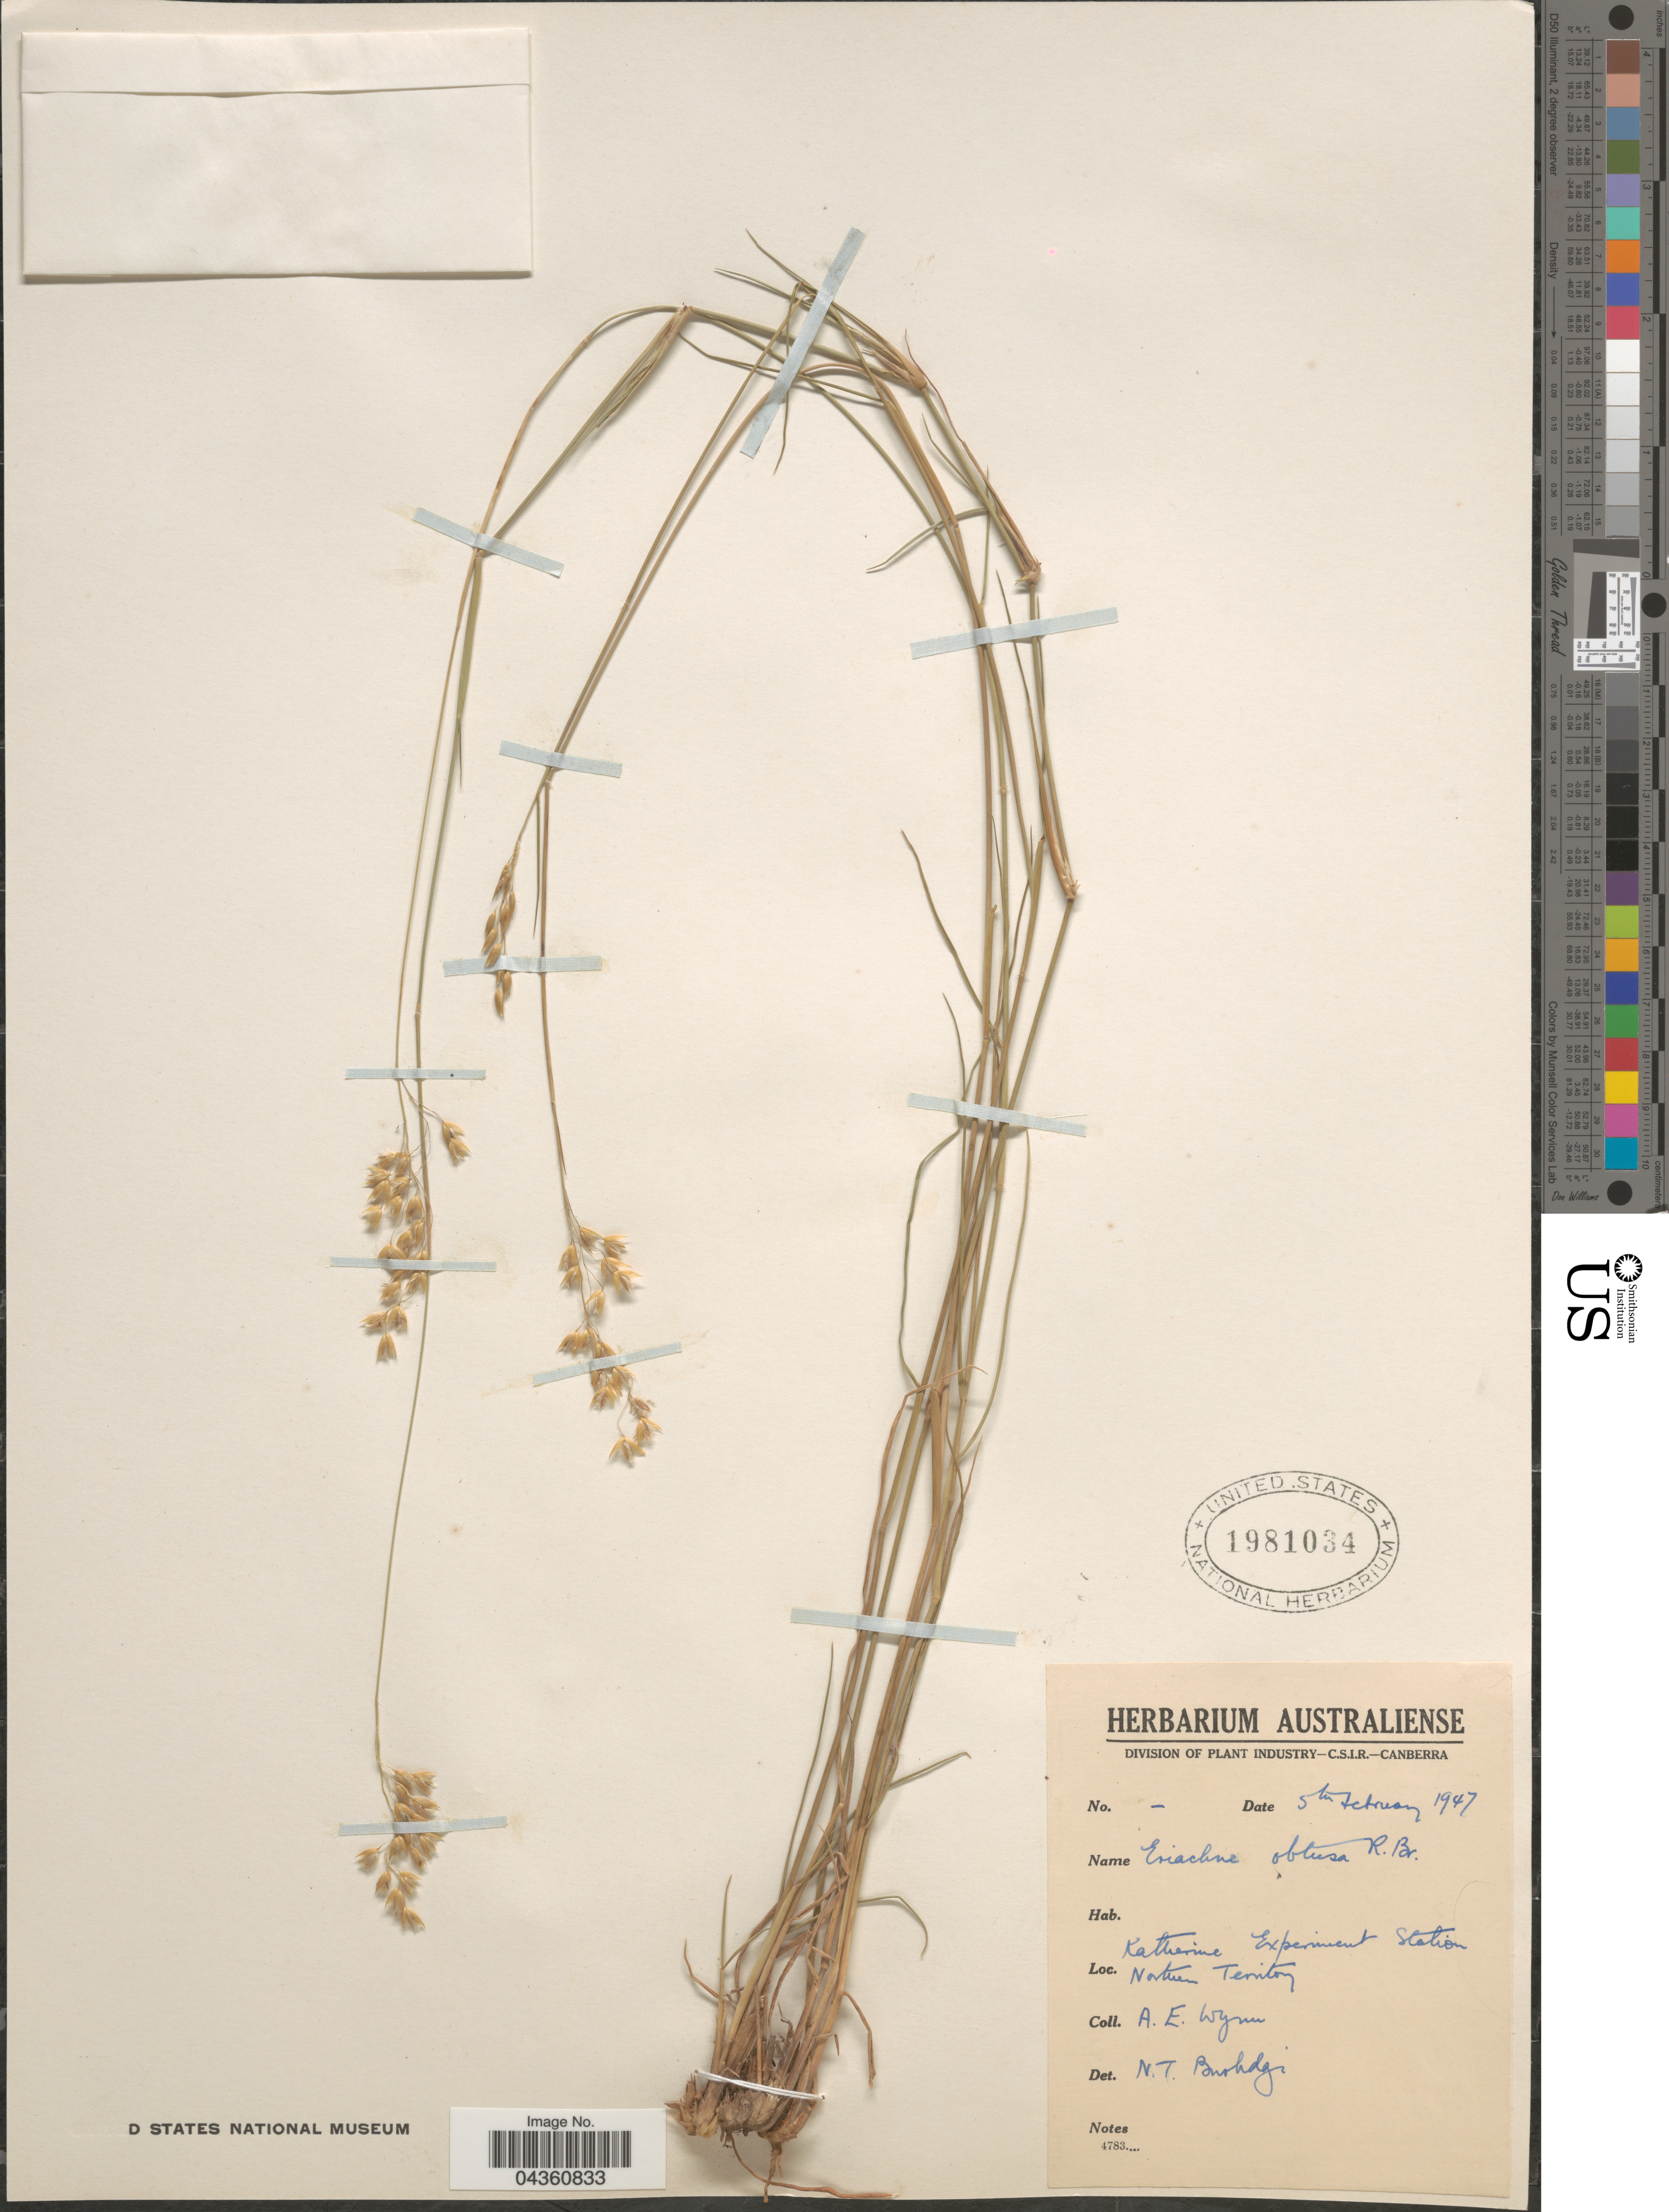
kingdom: Plantae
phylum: Tracheophyta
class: Liliopsida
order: Poales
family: Poaceae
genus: Eriachne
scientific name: Eriachne obtusa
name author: R. Br.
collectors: A. Wynn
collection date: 1947-02-05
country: Australia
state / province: Northern Territory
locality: Katherine Experiment Station.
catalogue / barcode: US 1981034